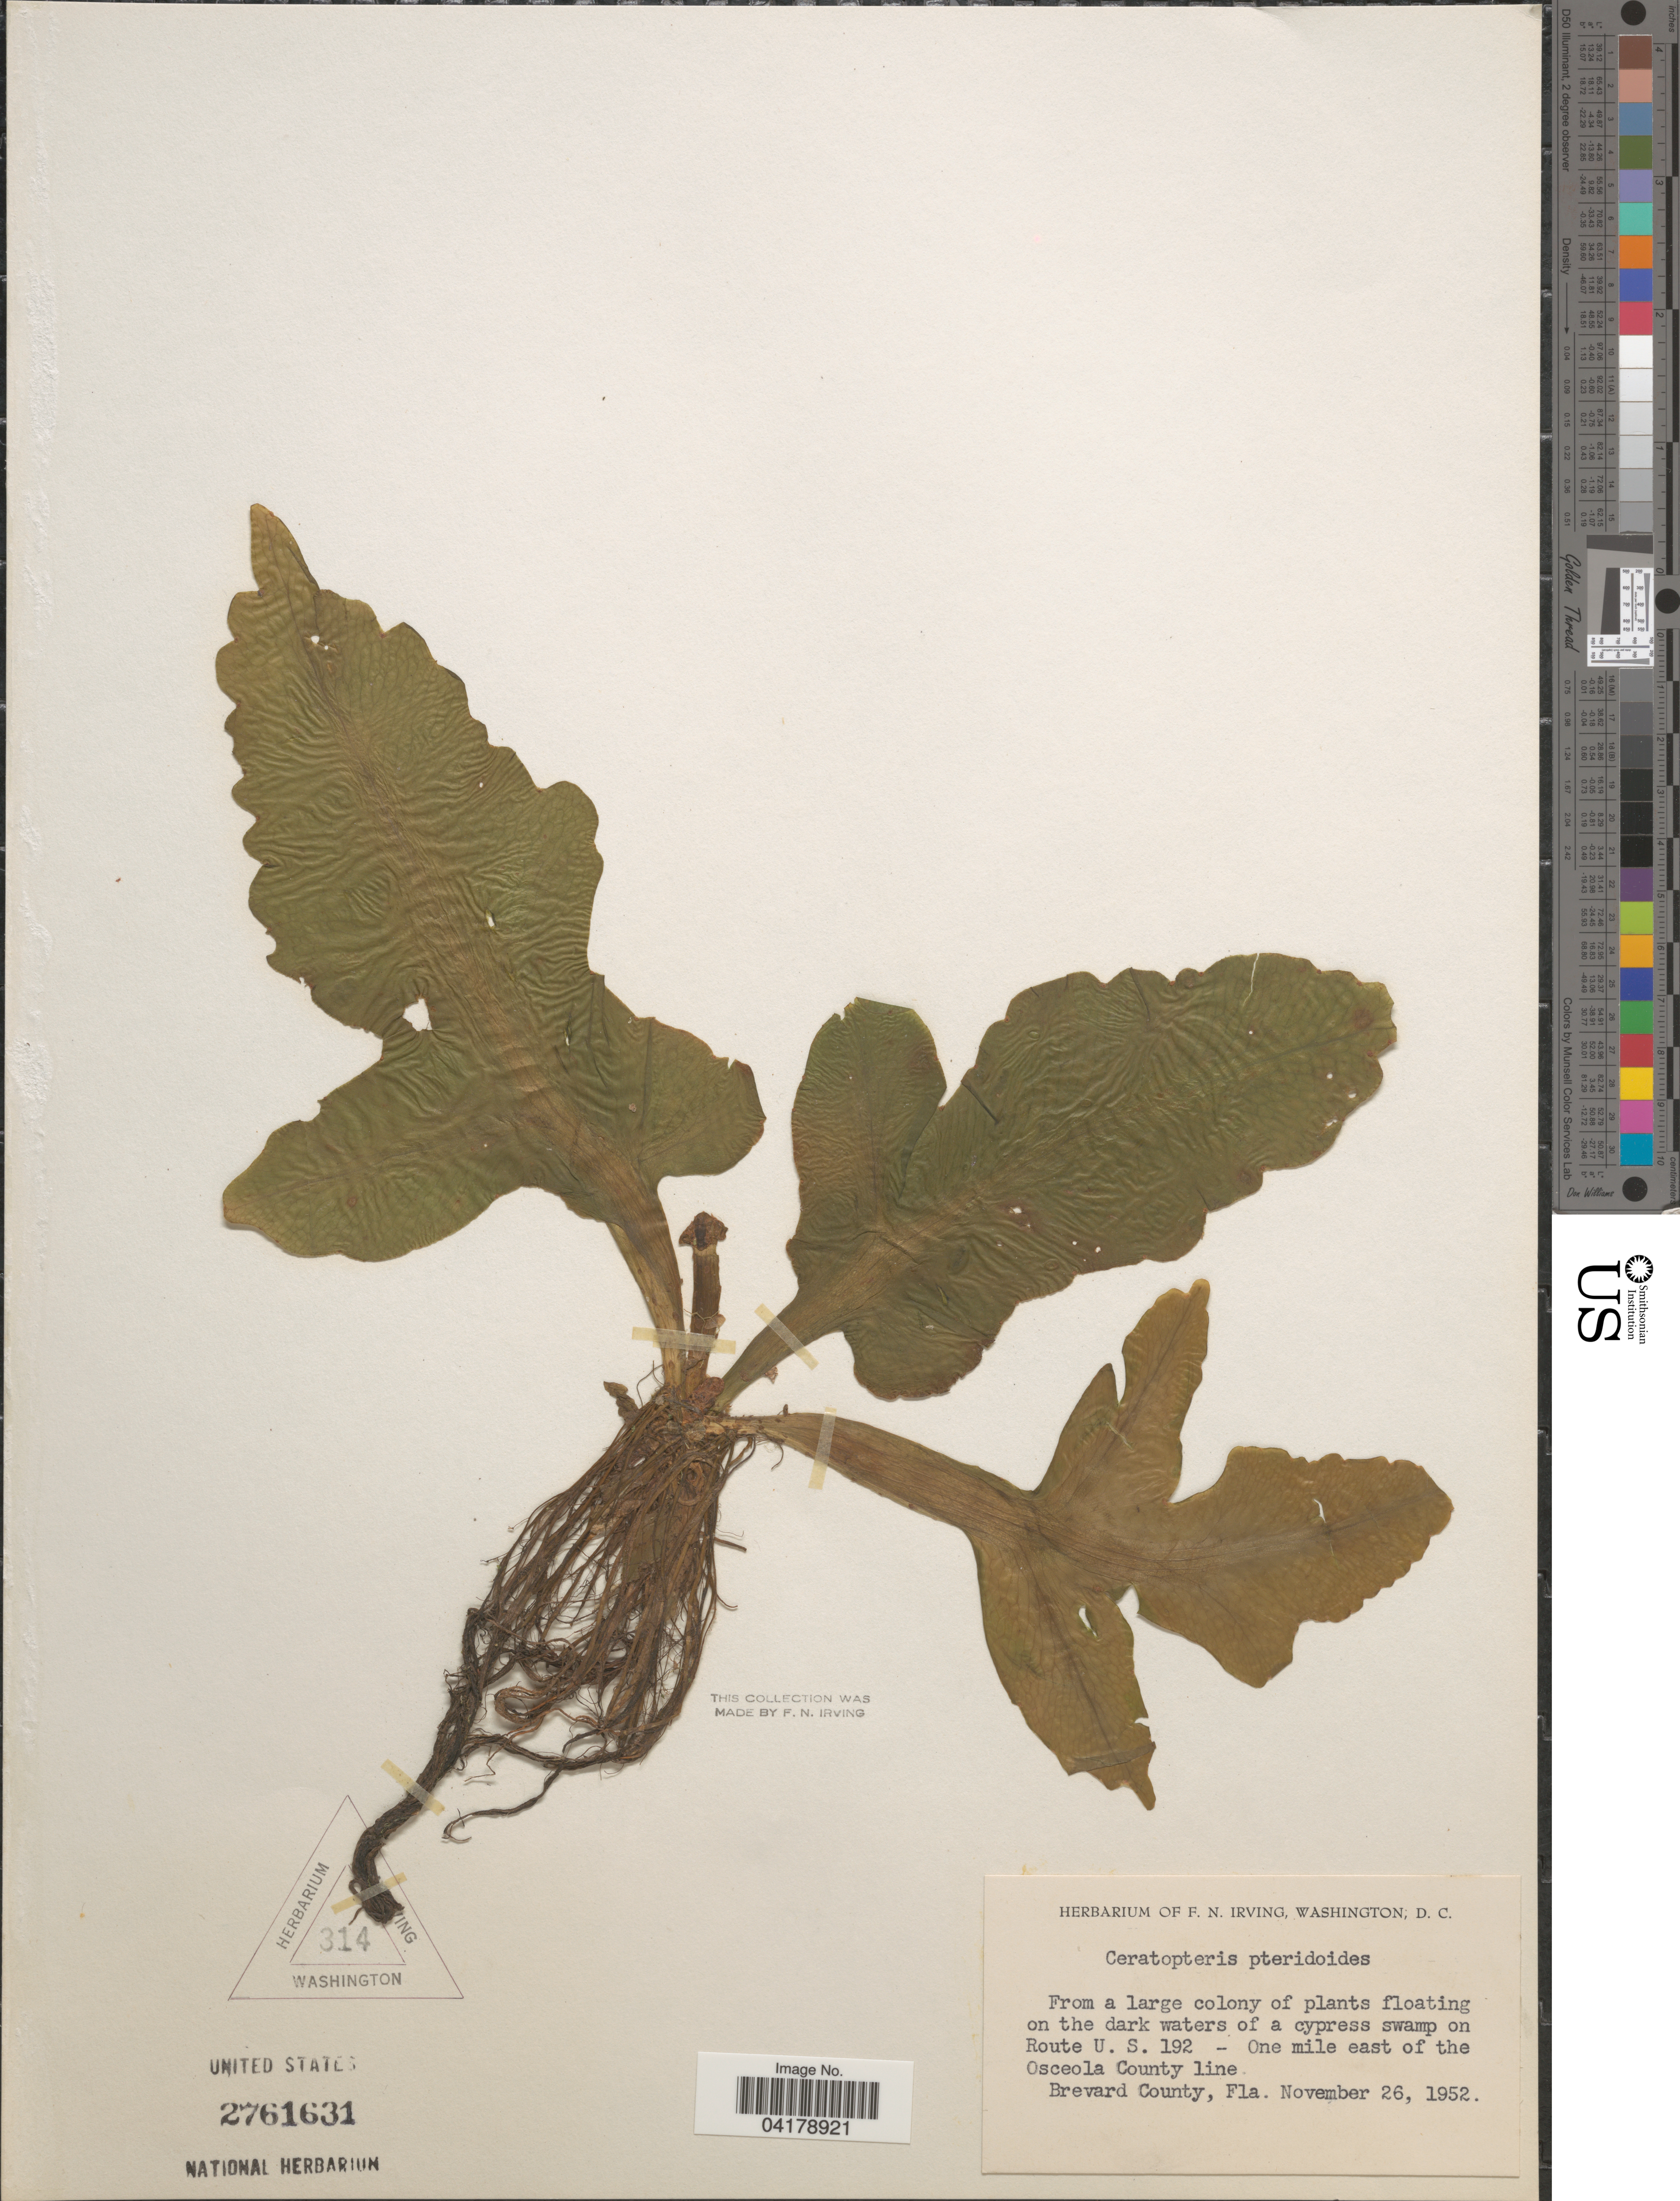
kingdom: Plantae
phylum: Tracheophyta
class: Polypodiopsida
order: Polypodiales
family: Pteridaceae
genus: Ceratopteris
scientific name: Ceratopteris pteridoides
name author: (Hook.) Hieron.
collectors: ex herb. F.N. Irving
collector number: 314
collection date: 1952-11-26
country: United States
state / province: Florida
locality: From a large colony of plants floating on the dark waters of a cypress swamp on Route U. S. 192 - One mile east of the Osceola County Line. Brevard County.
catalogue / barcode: US 2761631